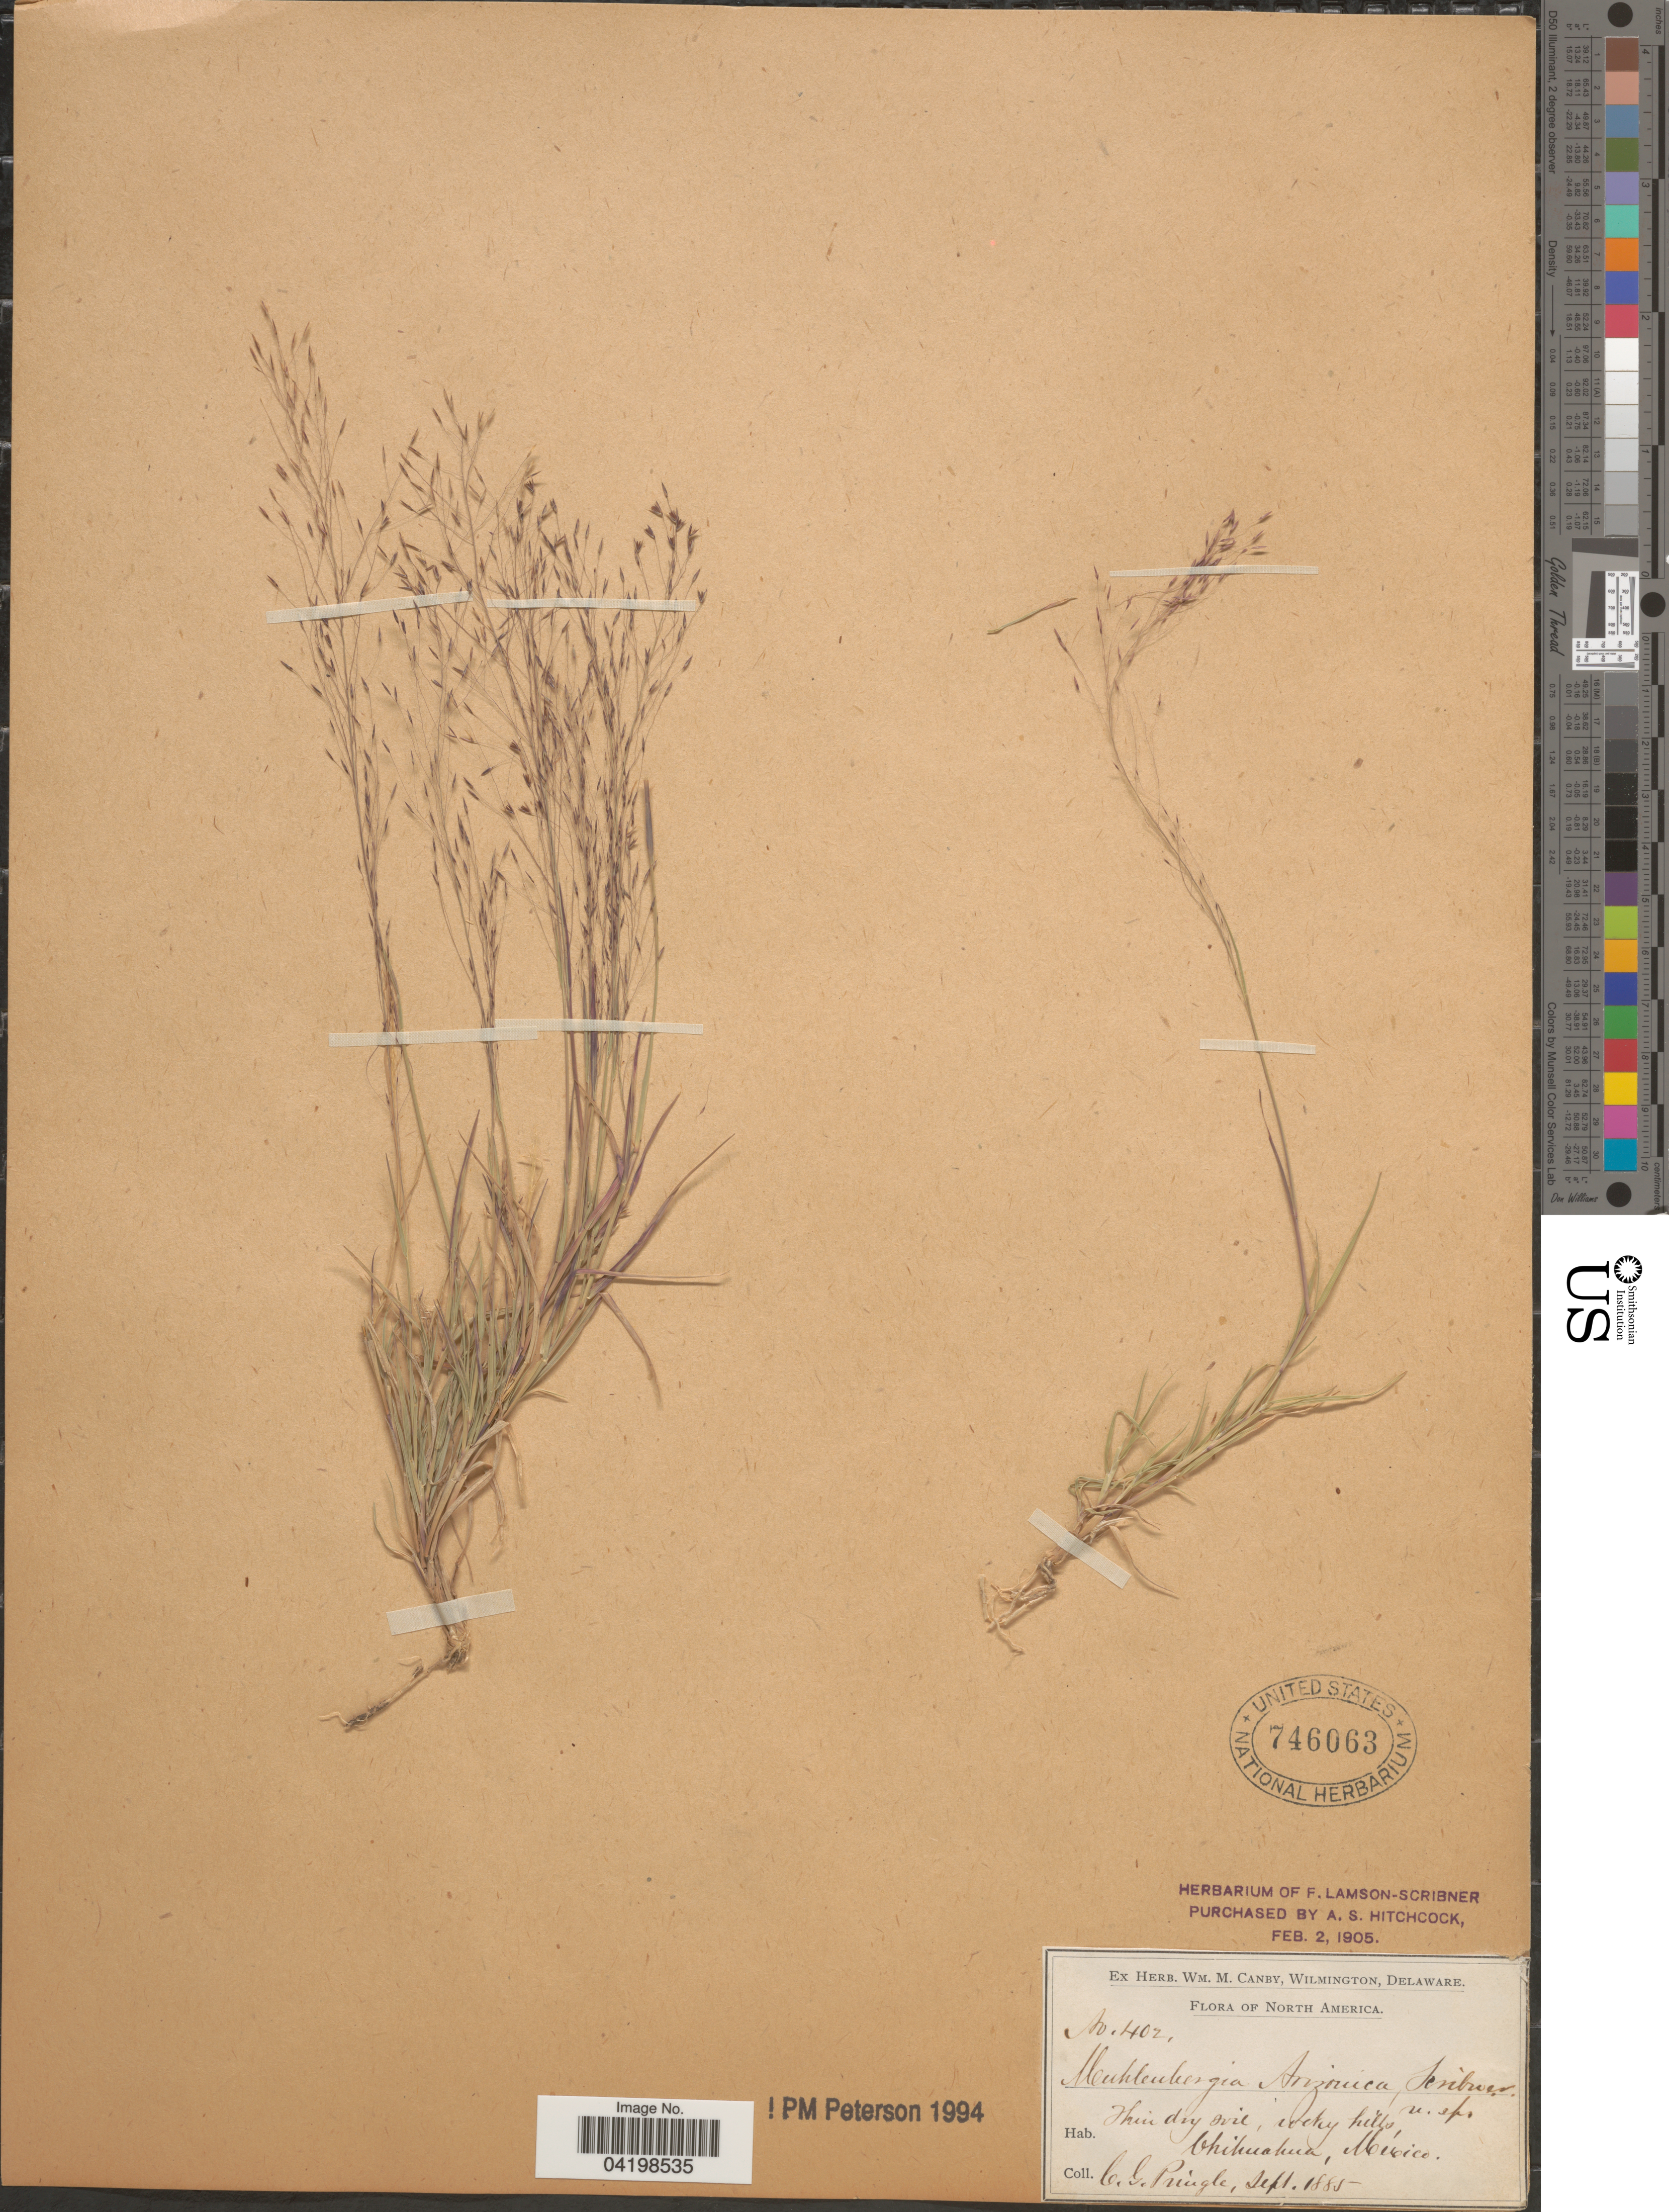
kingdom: Plantae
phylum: Tracheophyta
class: Liliopsida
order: Poales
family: Poaceae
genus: Muhlenbergia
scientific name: Muhlenbergia arizonica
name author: Scribn.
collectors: C. G. Pringle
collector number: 402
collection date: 1885-09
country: Mexico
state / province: Chihuahua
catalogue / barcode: US 746063